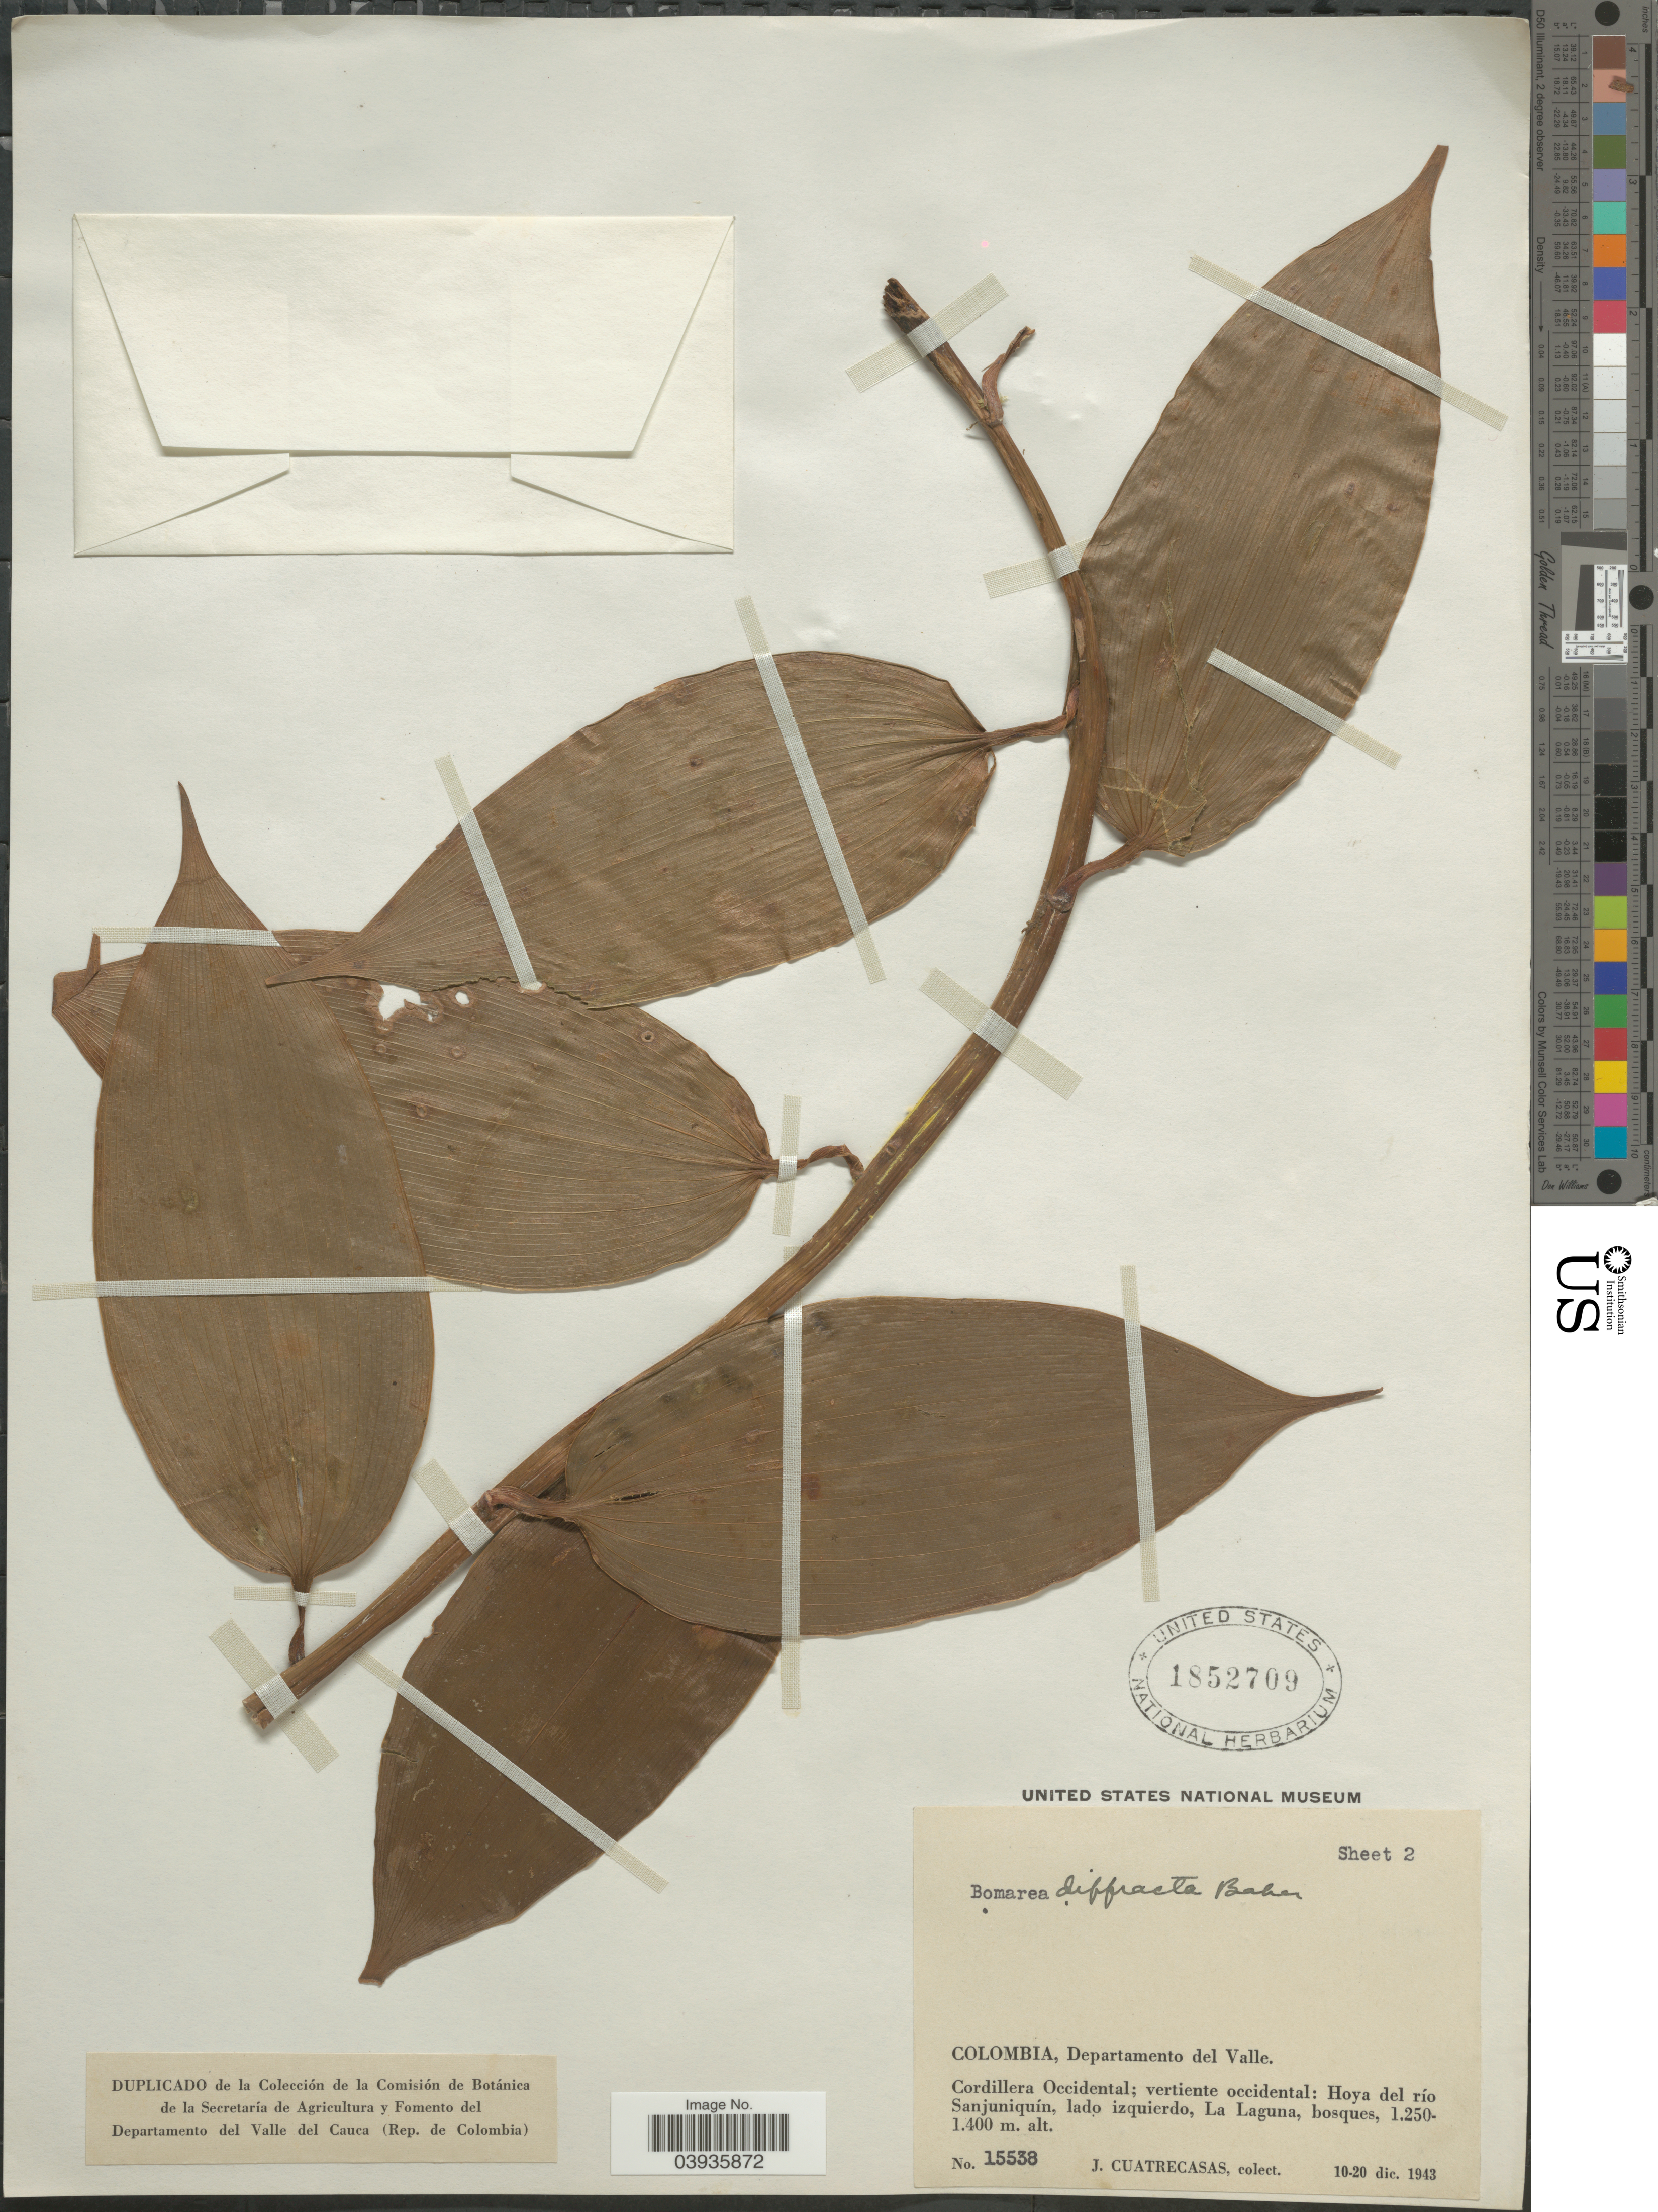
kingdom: Plantae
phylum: Tracheophyta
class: Liliopsida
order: Liliales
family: Alstroemeriaceae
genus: Bomarea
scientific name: Bomarea diffracta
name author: Baker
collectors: J. Cuatrecasas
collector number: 15538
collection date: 1943-12-10/1943-12-20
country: Colombia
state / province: Valle del Cauca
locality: Departamento del Valle. Cordillera Occidental; vertiente occidental: Hoya del río Sanjuniquín, lado izquierdo, La Laguna.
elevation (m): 1250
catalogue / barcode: US 1852709